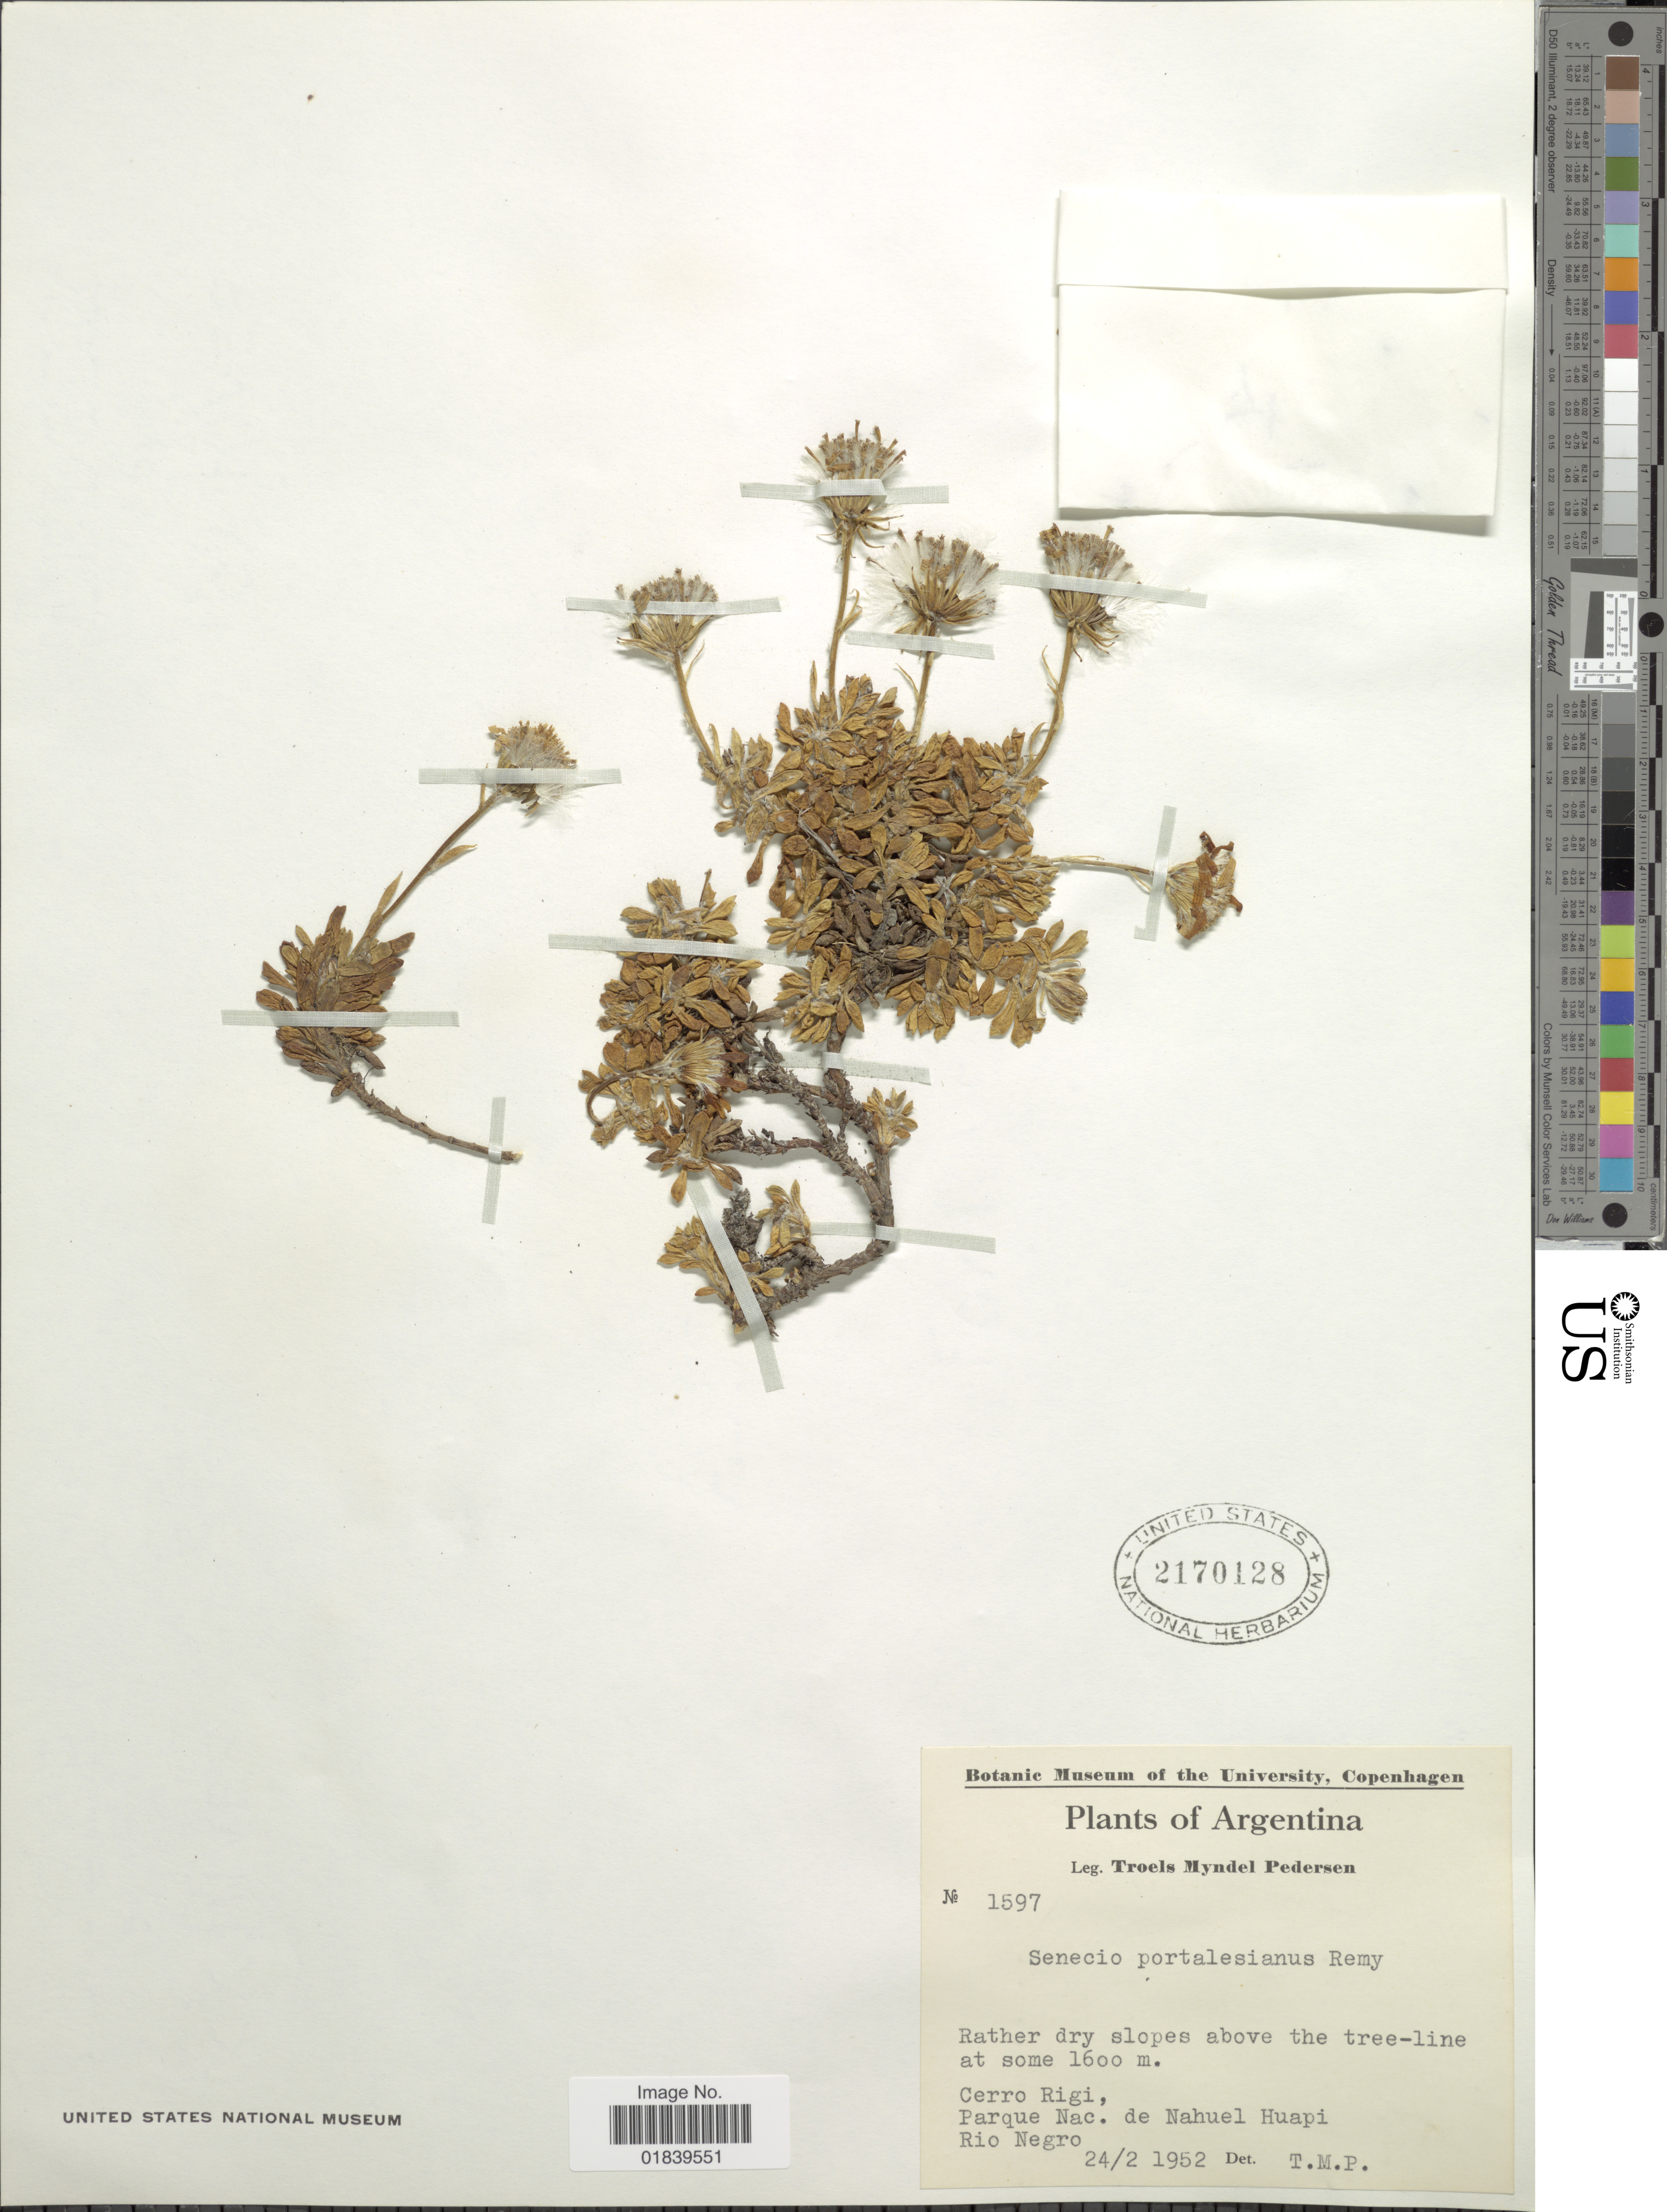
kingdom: Plantae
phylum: Tracheophyta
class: Magnoliopsida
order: Asterales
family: Asteraceae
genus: Senecio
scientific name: Senecio portalesianus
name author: Phil.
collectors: T. Pederson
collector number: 1597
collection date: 1952-02-24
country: Argentina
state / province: Rio Negro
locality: Argentina. Cerro Rigi, Parque Nac. de Nahuel Huapi. Rio Negro.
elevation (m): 1600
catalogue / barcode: US 2170128